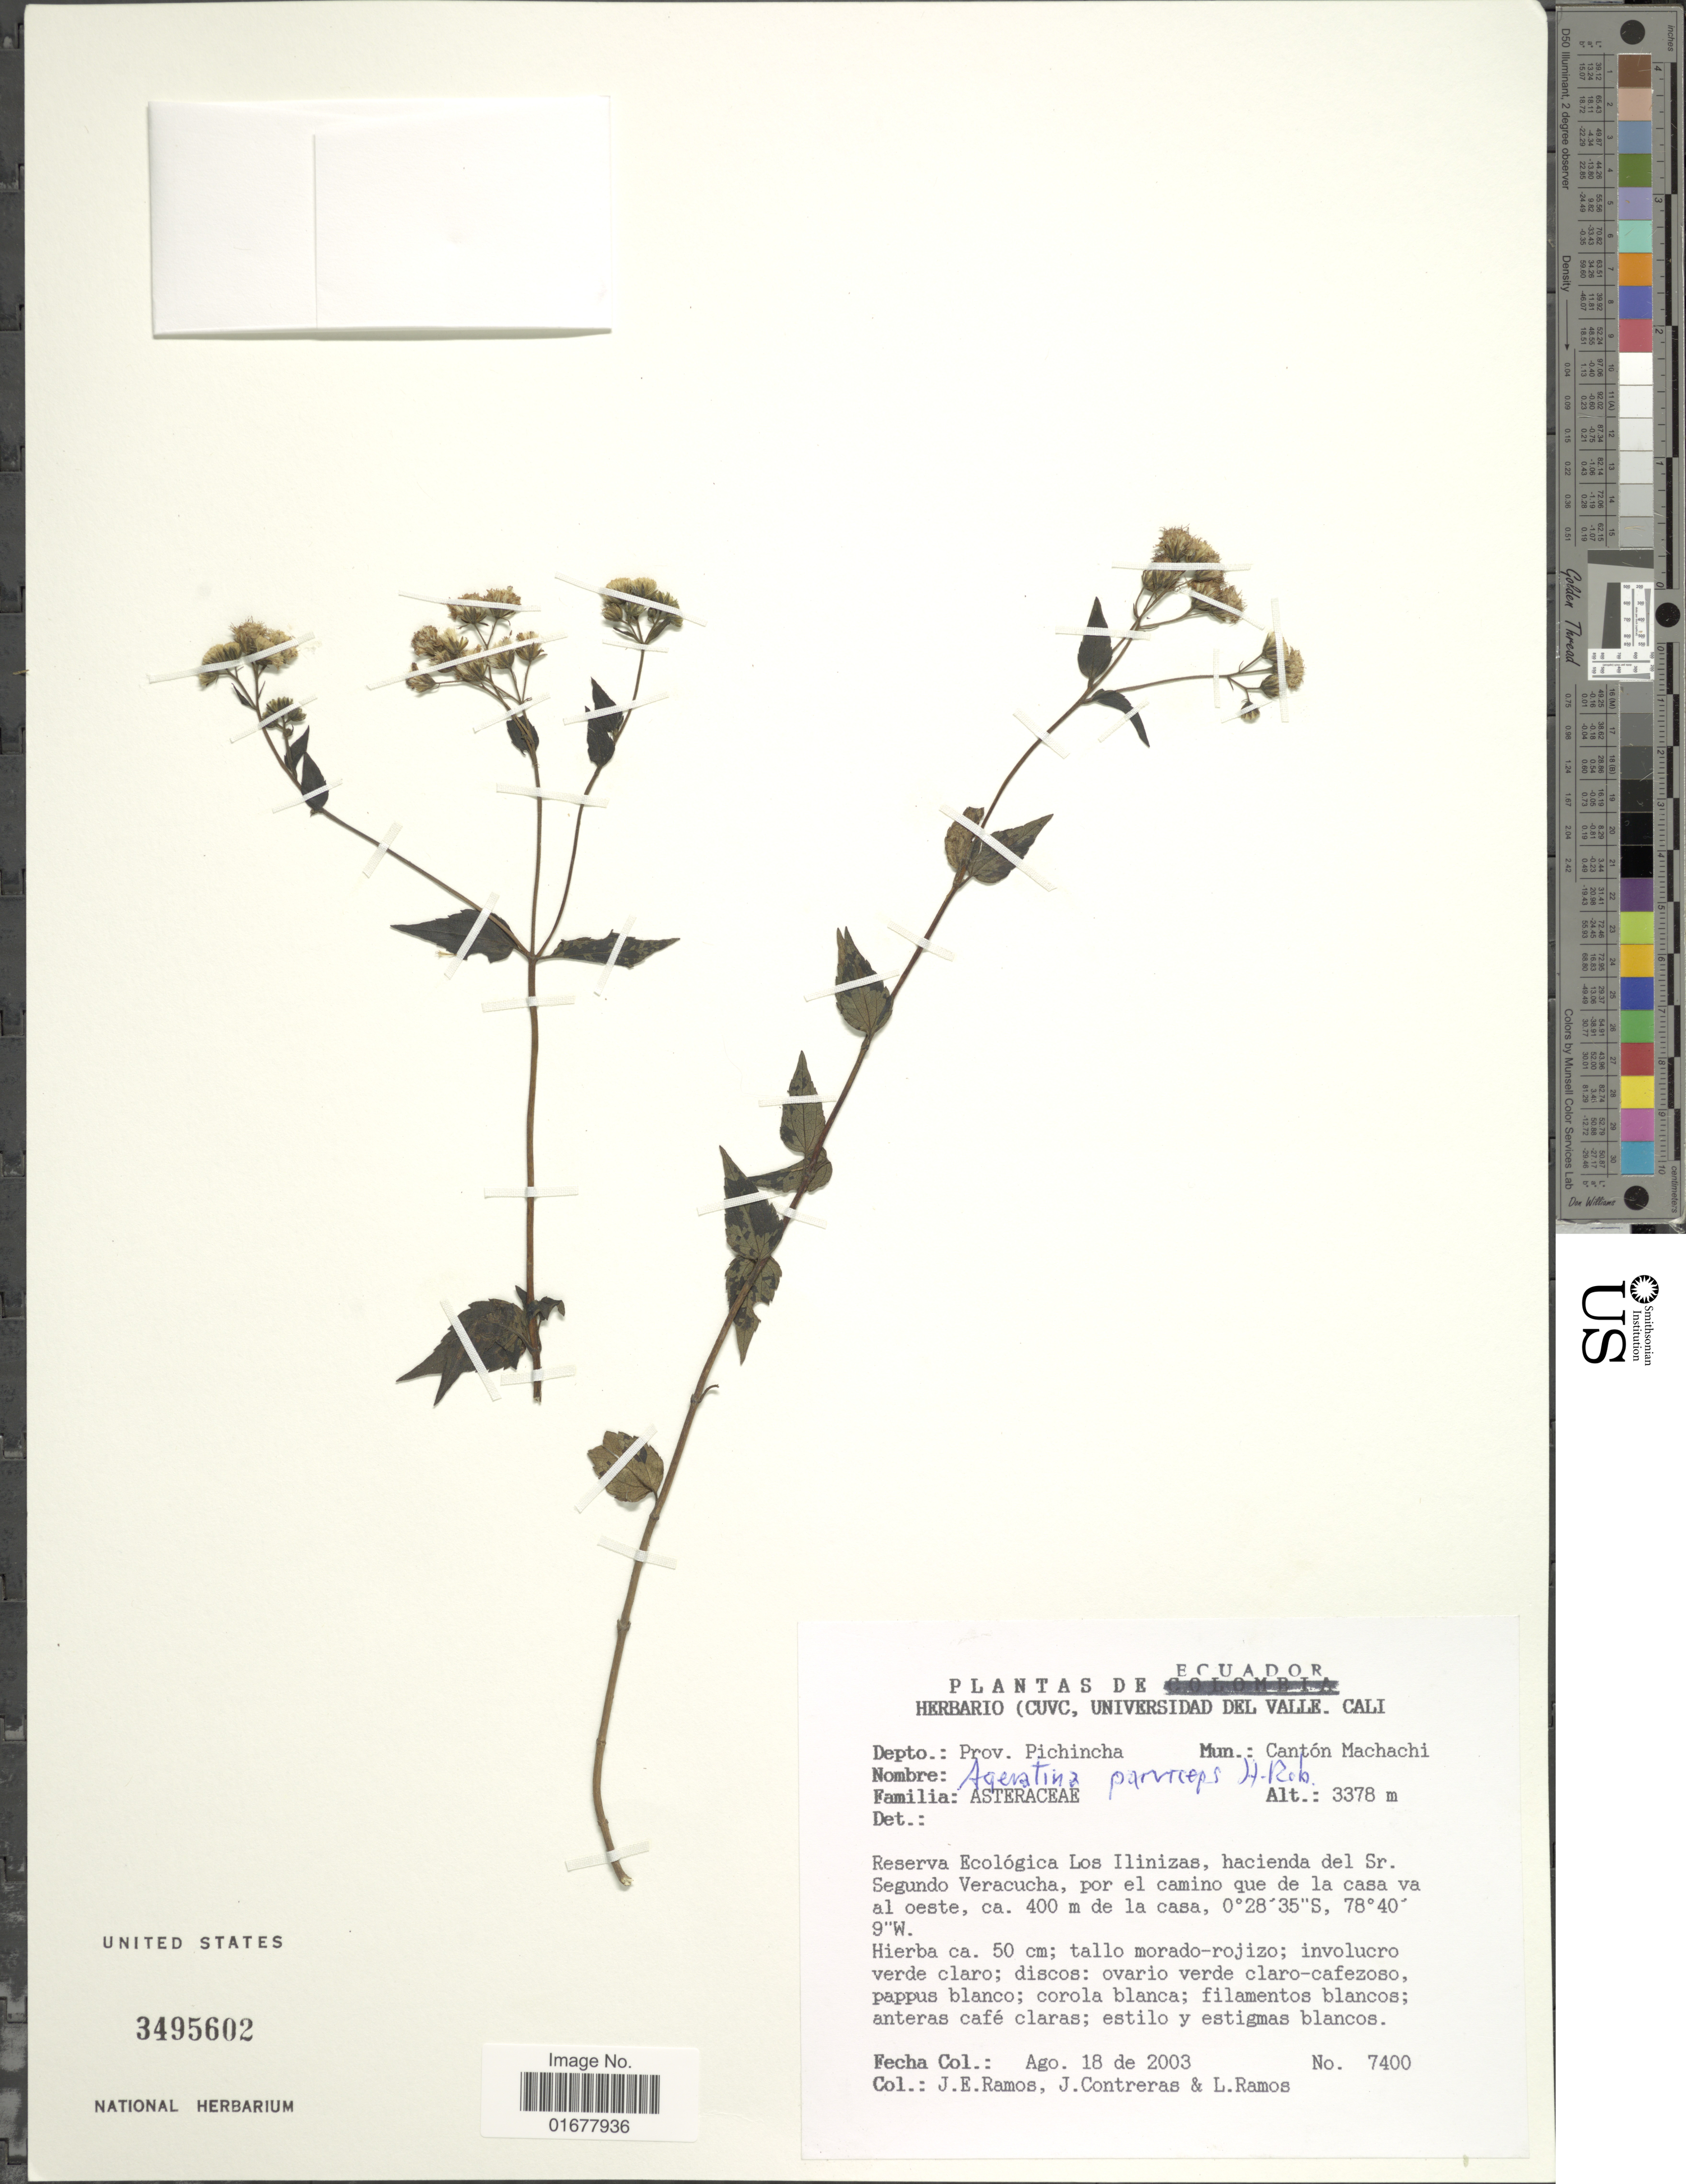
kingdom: Plantae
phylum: Tracheophyta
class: Magnoliopsida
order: Asterales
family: Asteraceae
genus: Ageratina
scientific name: Ageratina parviceps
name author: H. Rob.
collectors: J. E. Ramos, J. Contreras & L. Ramos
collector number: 7400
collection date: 2003-08-18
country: Ecuador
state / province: Pichincha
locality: Depto. : Prov. Pichincha, Mun.: Canton Machachi, Reserva Ecologica Los Ilinizas, hacienda del Sr. Segundo Veracucha, por el camino que de la casa va al oeste, ca. 400 m de la casa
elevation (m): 3378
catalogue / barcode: US 3495602